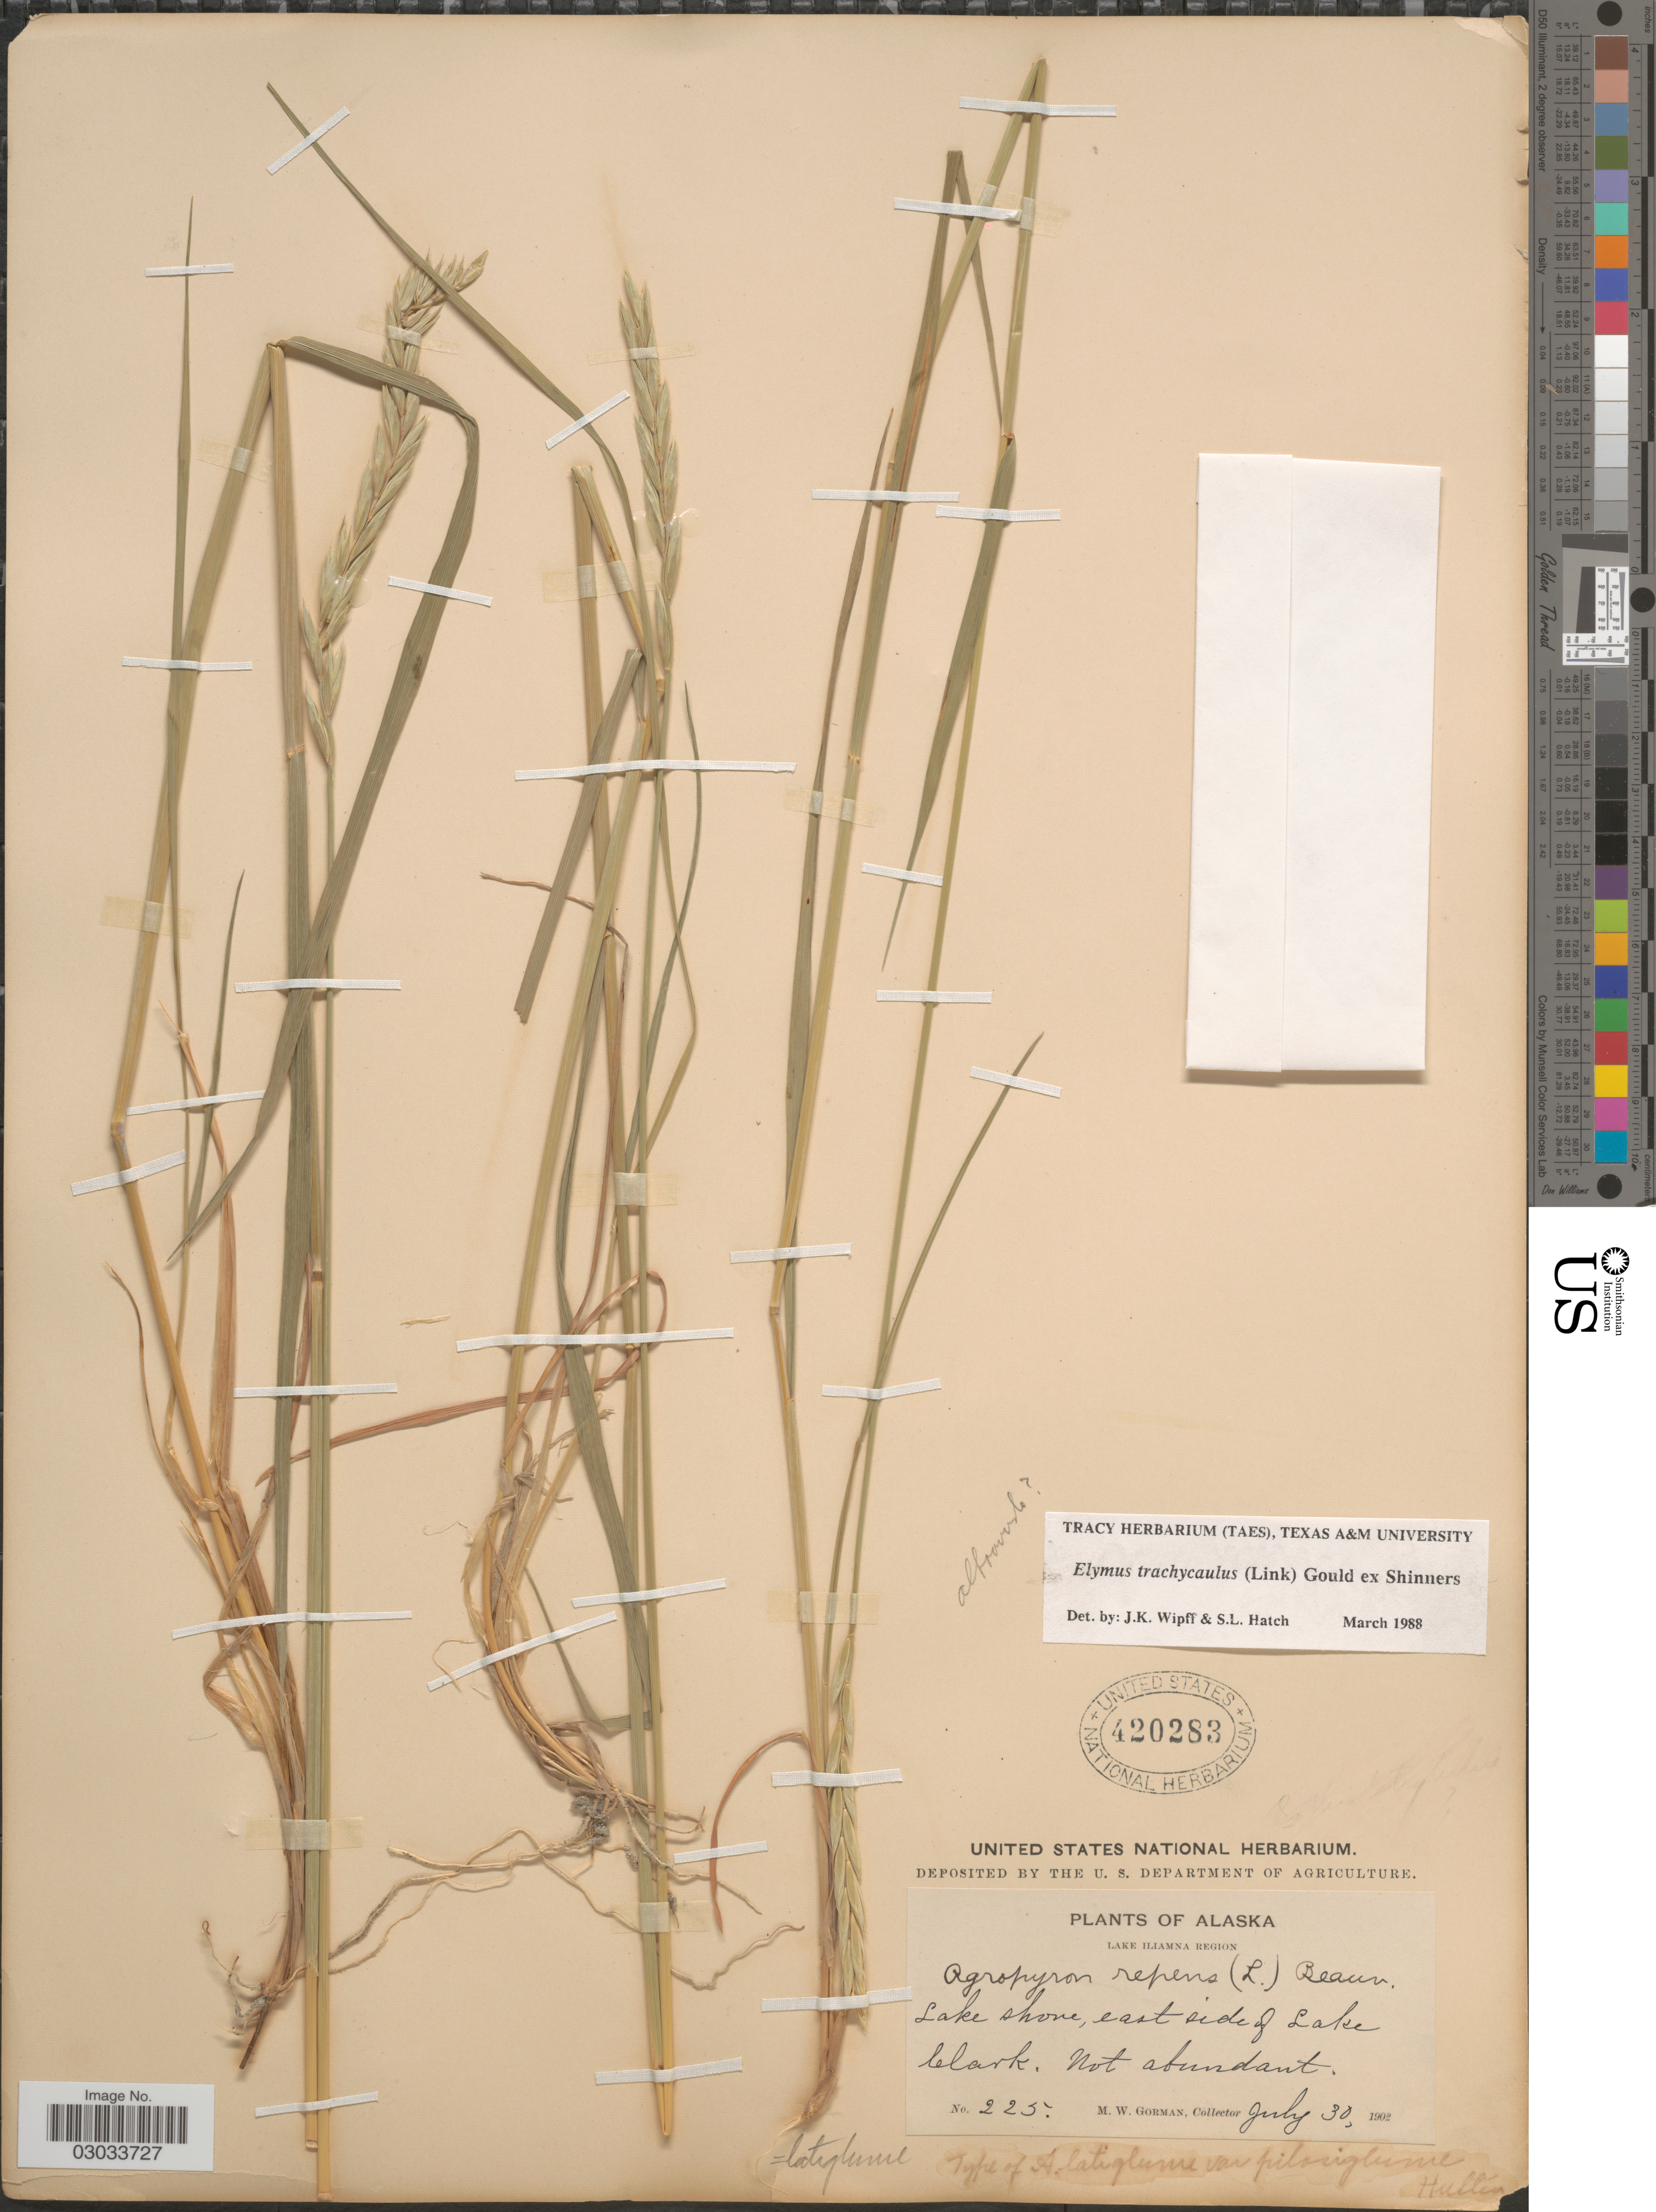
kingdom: Plantae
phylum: Tracheophyta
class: Liliopsida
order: Poales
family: Poaceae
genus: Elymus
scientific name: Elymus trachycaulus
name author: (Link) Gould ex Shinners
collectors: M. W. Gorman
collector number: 225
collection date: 1902-07-30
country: United States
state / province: Alaska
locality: Lake Iliamna Region. Lake shore, east side of lake leClark. Not abundant.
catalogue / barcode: US 420283